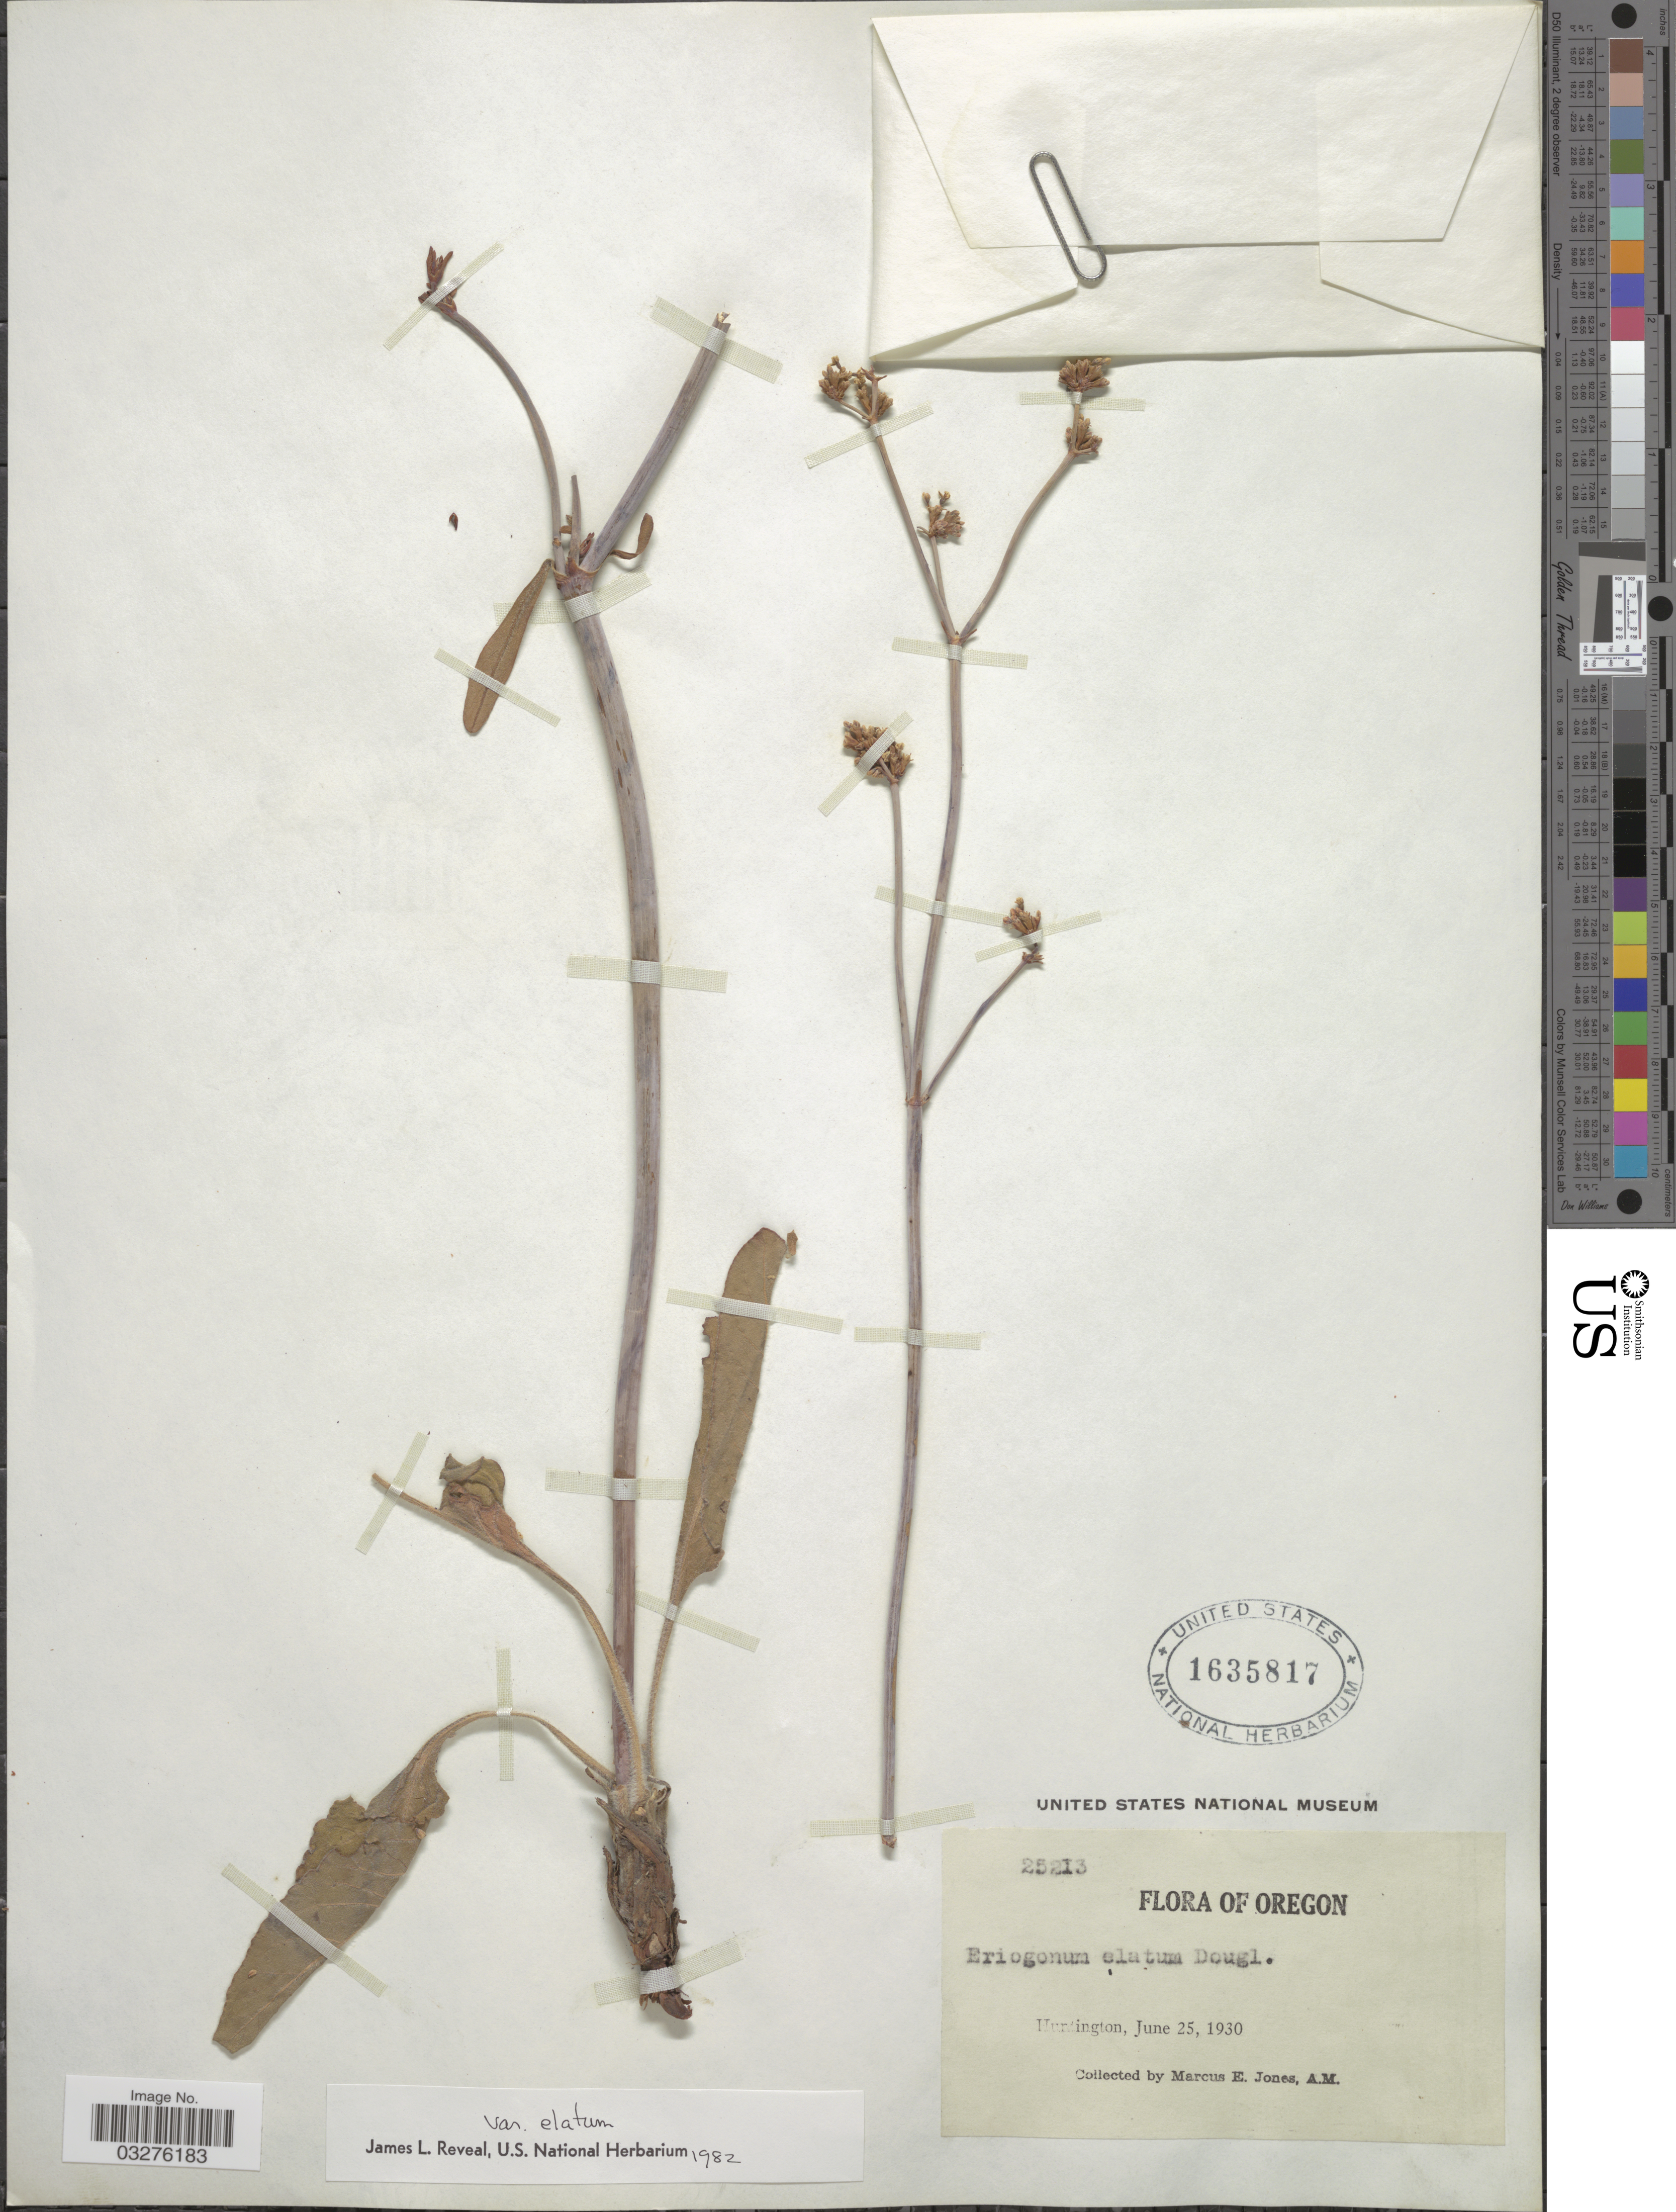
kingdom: Plantae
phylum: Tracheophyta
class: Magnoliopsida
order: Caryophyllales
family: Polygonaceae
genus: Eriogonum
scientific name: Eriogonum elatum var. elatum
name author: Douglas ex Benth.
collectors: M. E. Jones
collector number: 25213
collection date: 1930-06-25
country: United States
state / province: Oregon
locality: Huntington.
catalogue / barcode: US 1635817